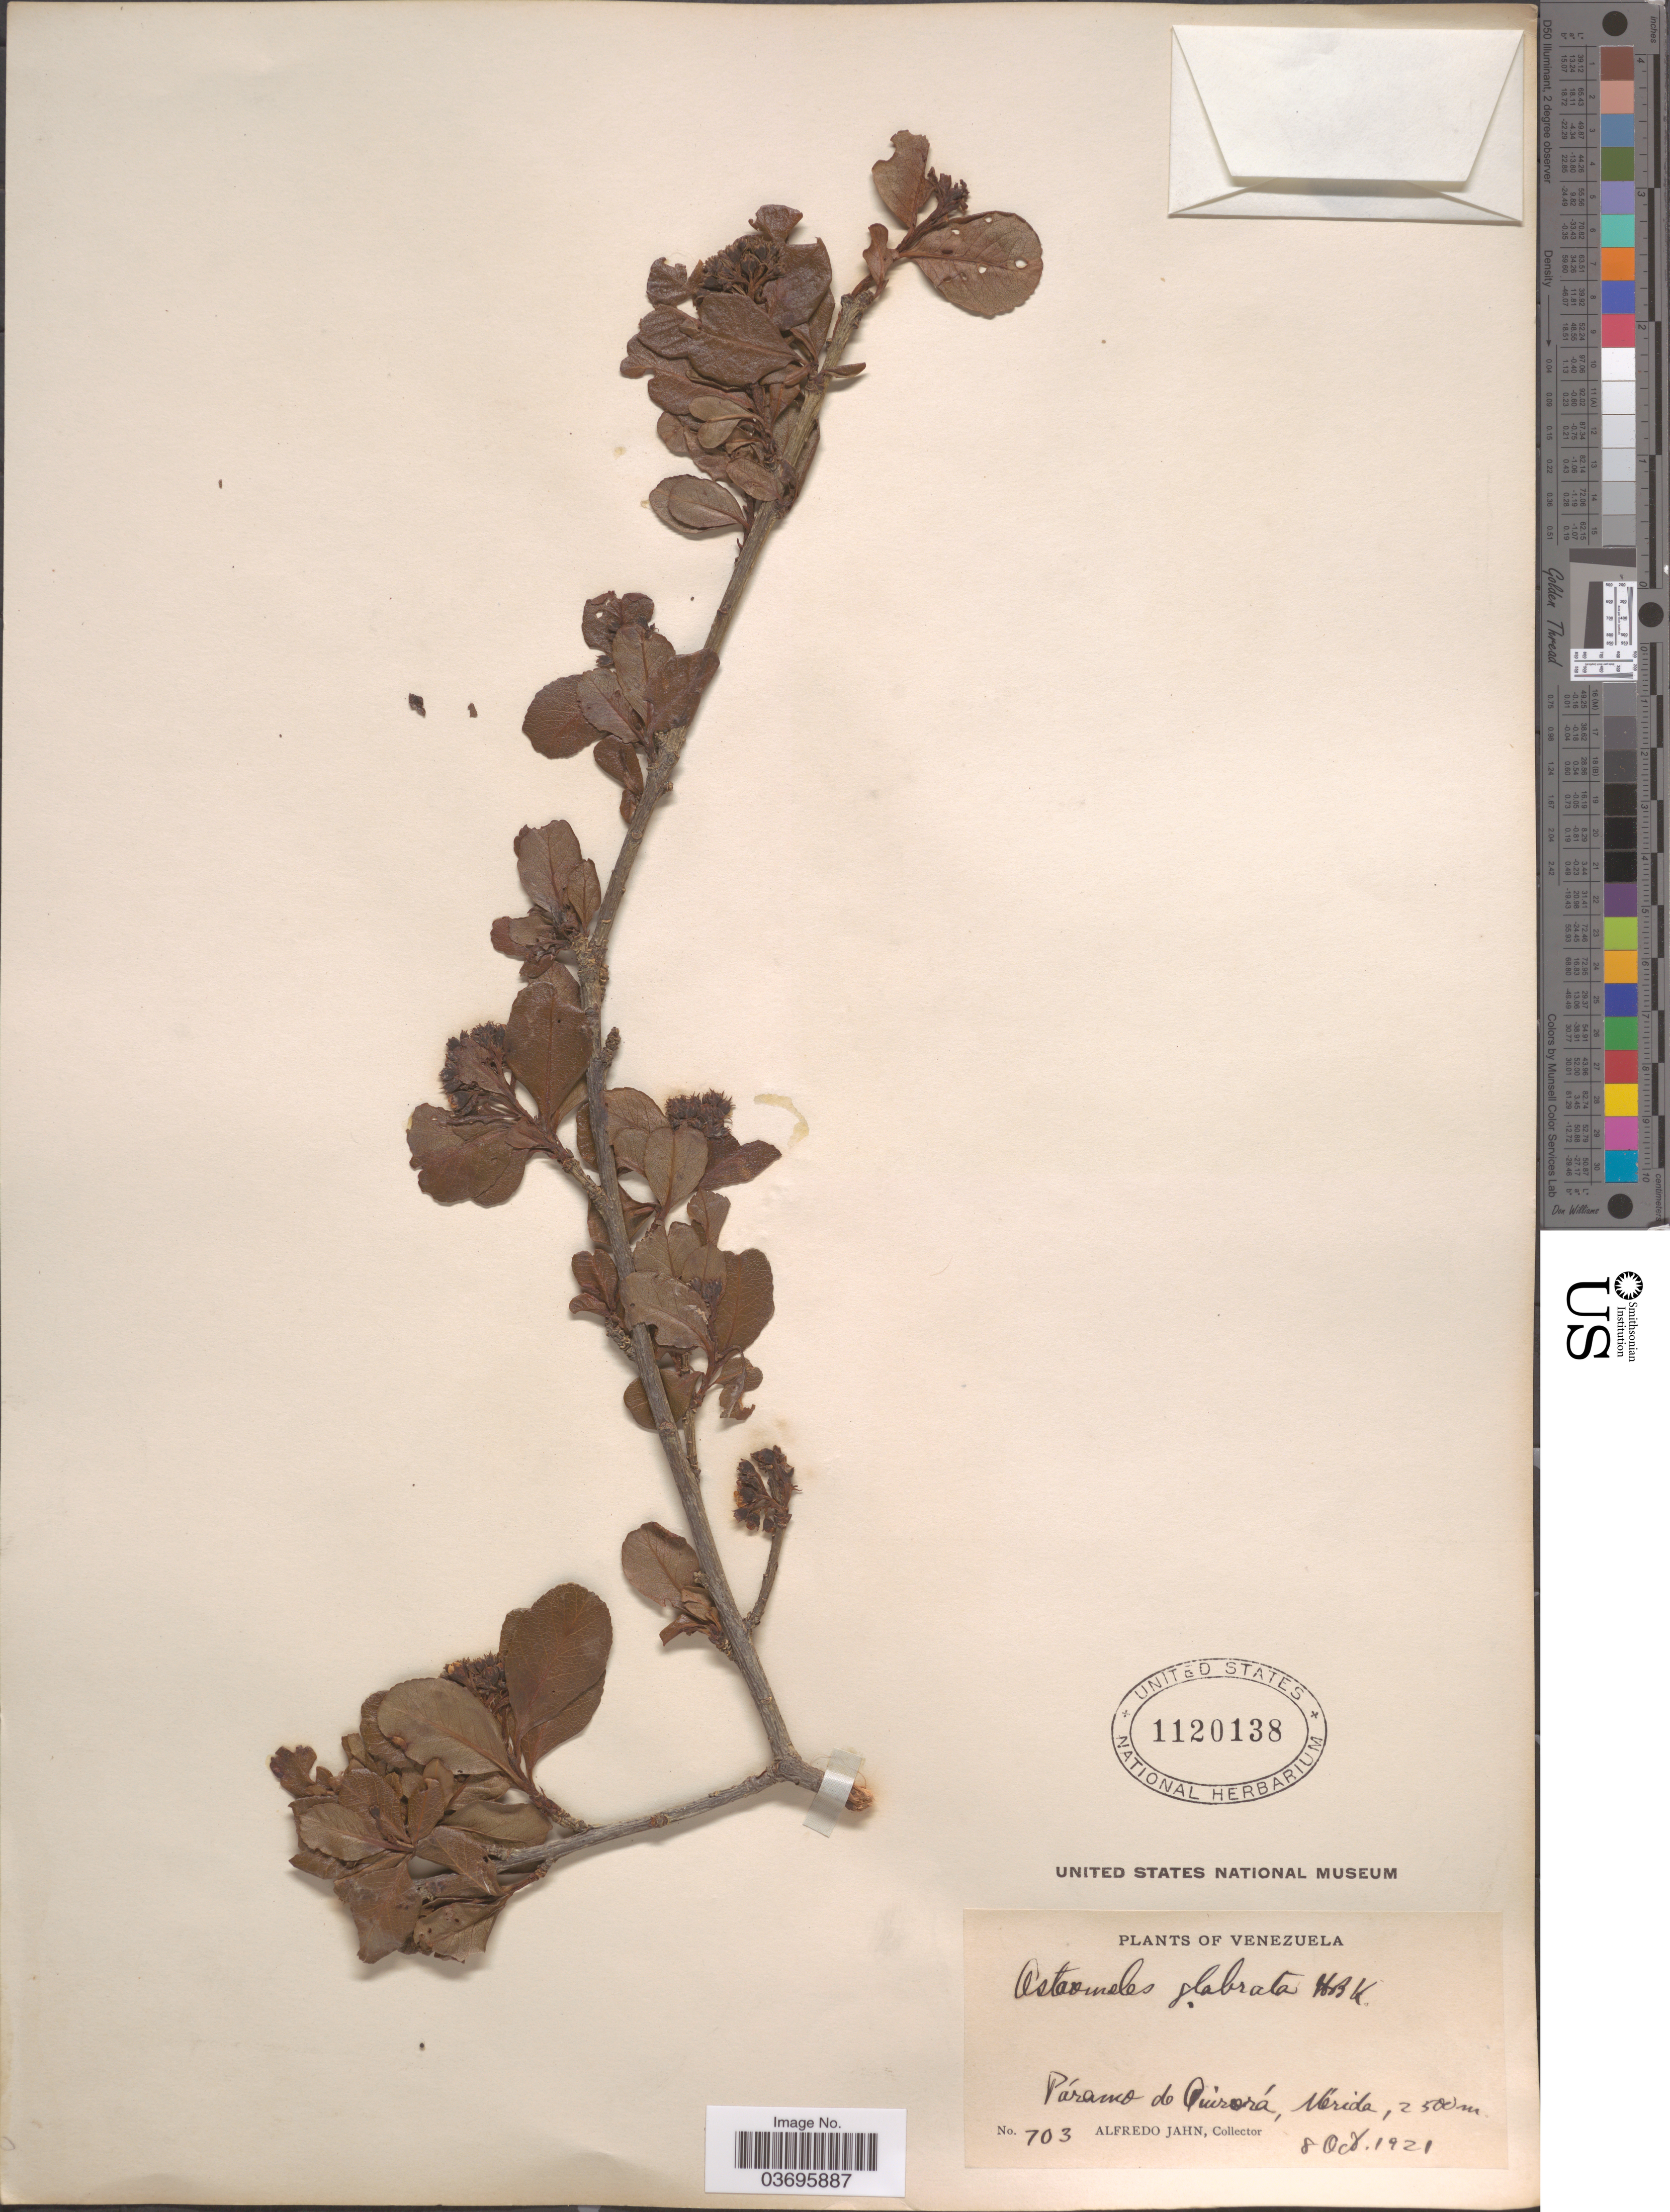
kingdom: Plantae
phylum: Tracheophyta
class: Magnoliopsida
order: Rosales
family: Rosaceae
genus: Hesperomeles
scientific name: Hesperomeles glabrata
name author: Kunth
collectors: A. Jahn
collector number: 703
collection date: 1921-10-08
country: Venezuela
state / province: Merida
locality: Páramo de Quirorá.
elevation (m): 2500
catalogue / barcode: US 1120138